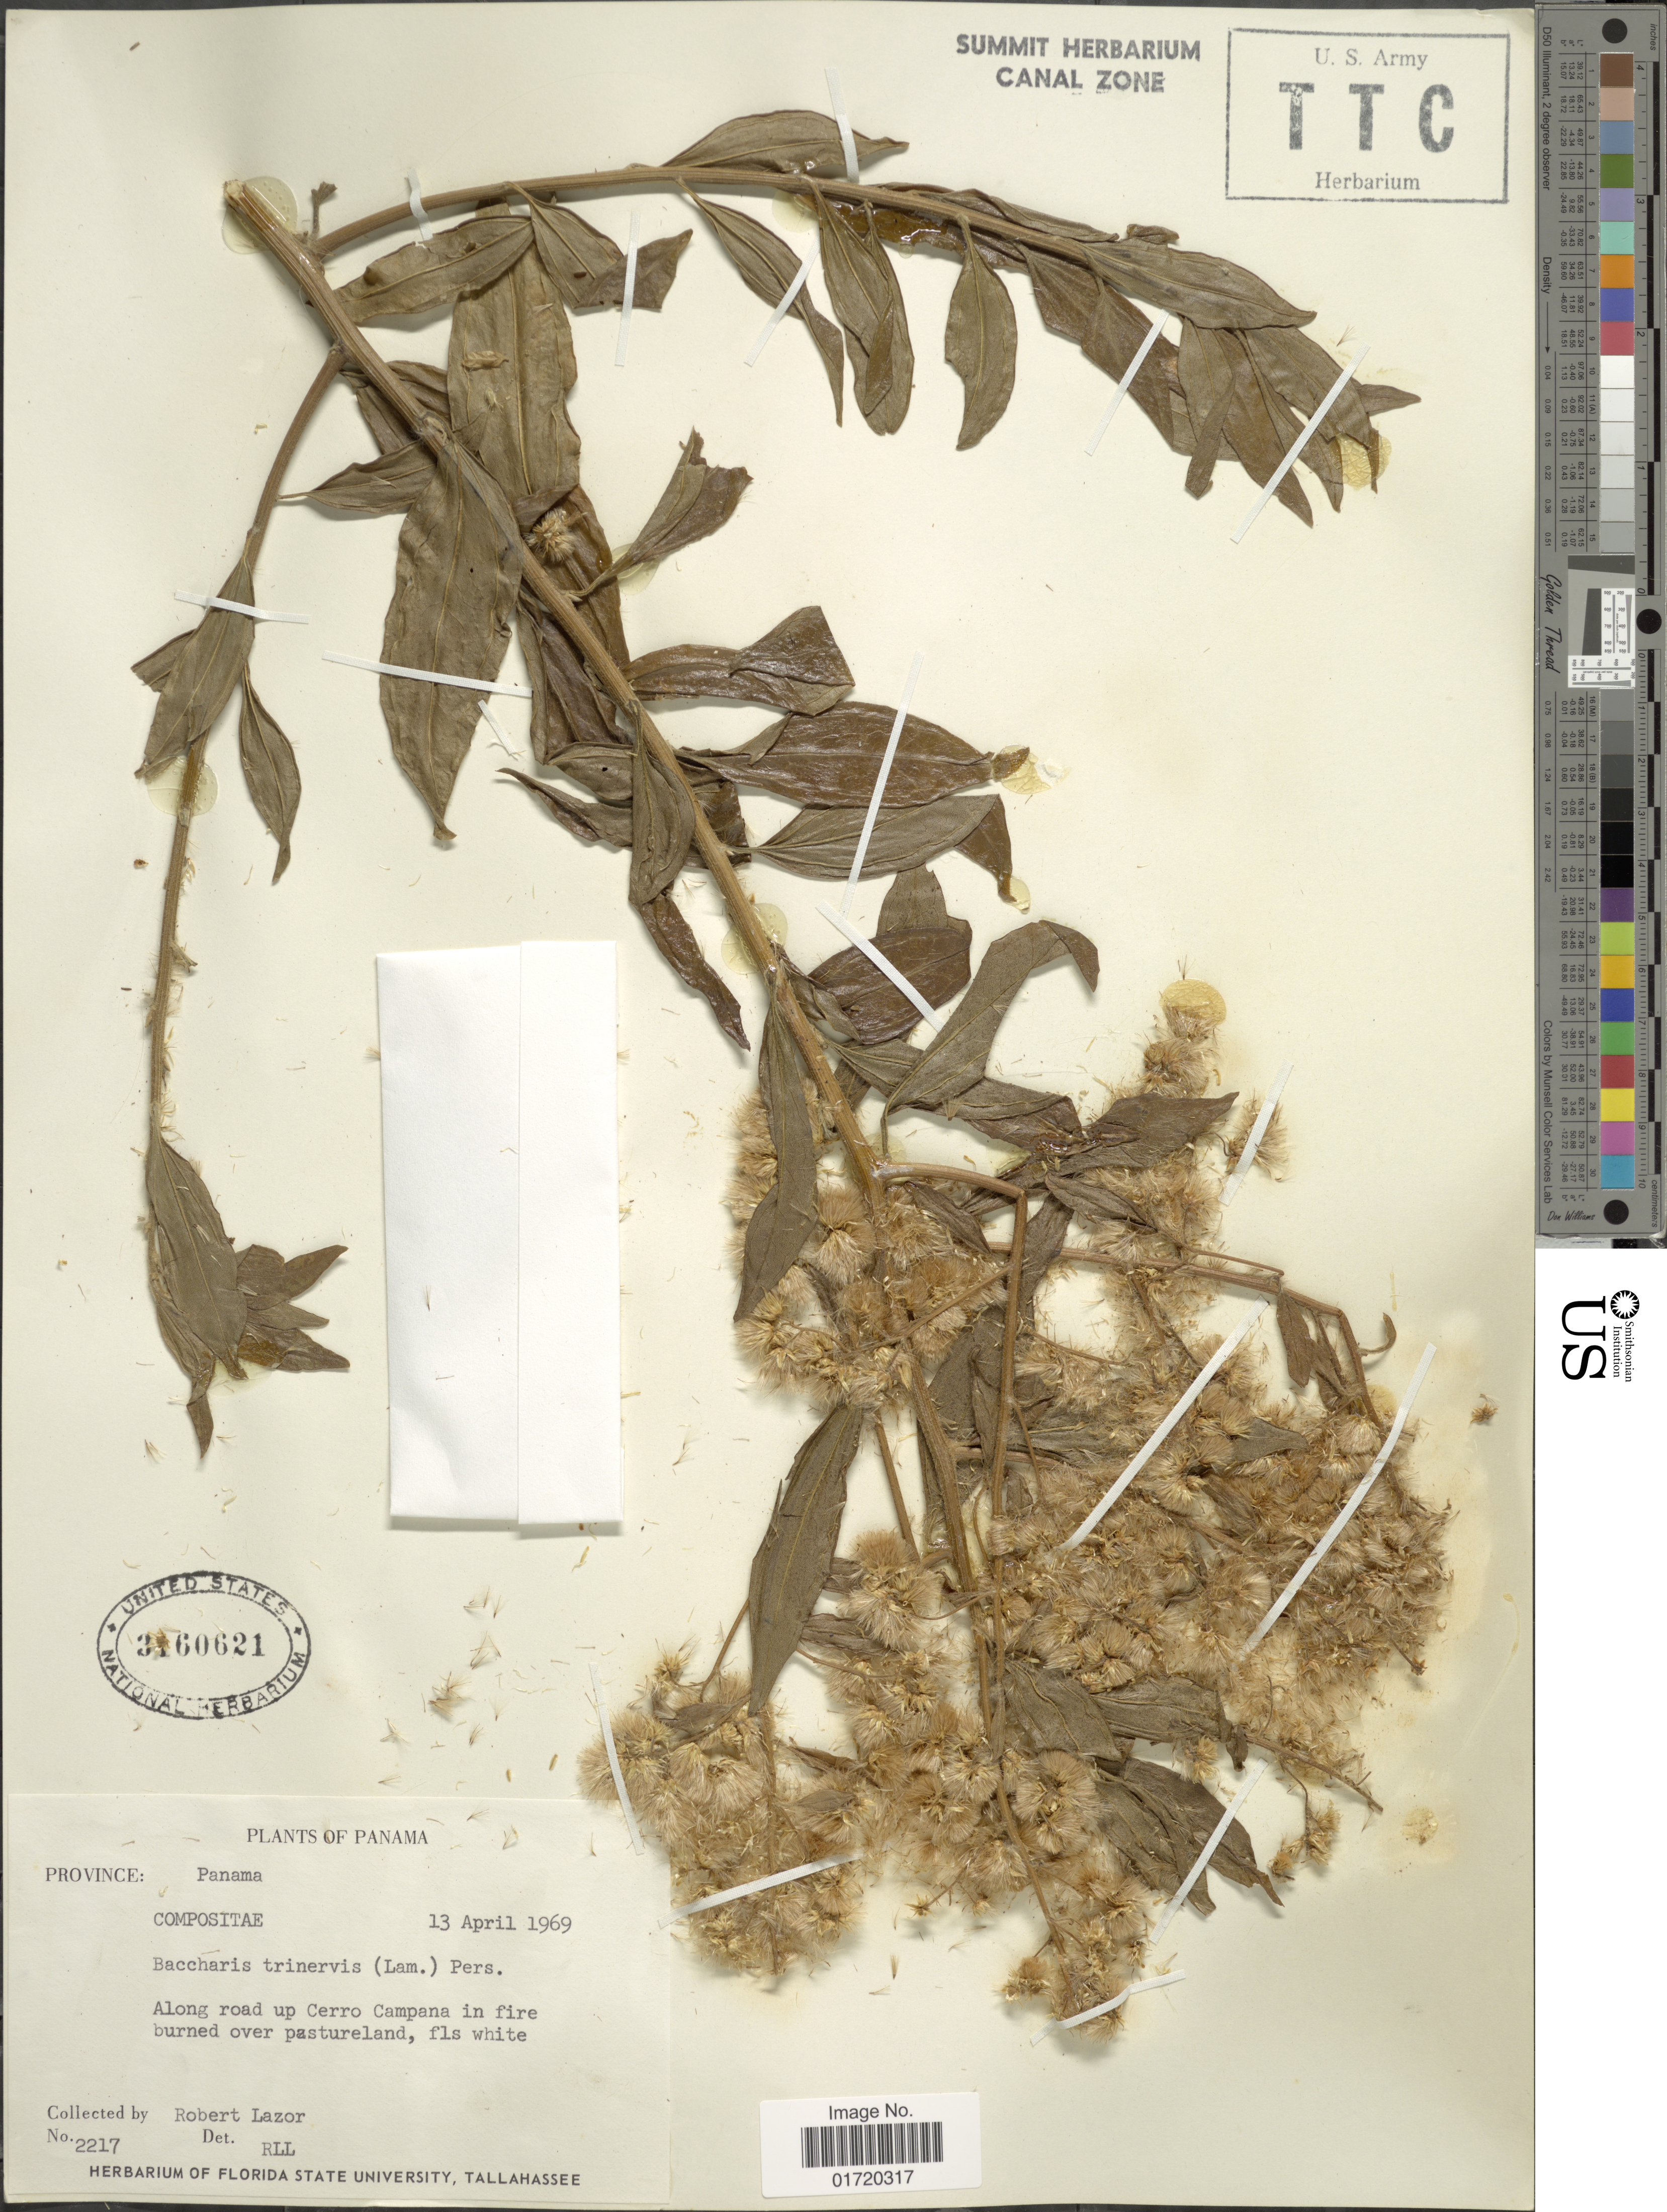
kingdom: Plantae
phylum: Tracheophyta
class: Magnoliopsida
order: Asterales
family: Asteraceae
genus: Baccharis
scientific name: Baccharis trinervis var. rhexioides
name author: (Kunth) Baker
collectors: R. L. Lazor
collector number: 2217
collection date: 1969-04-13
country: Panama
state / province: Panamá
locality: Along road up Cerro Campana in fire burned over pastureland